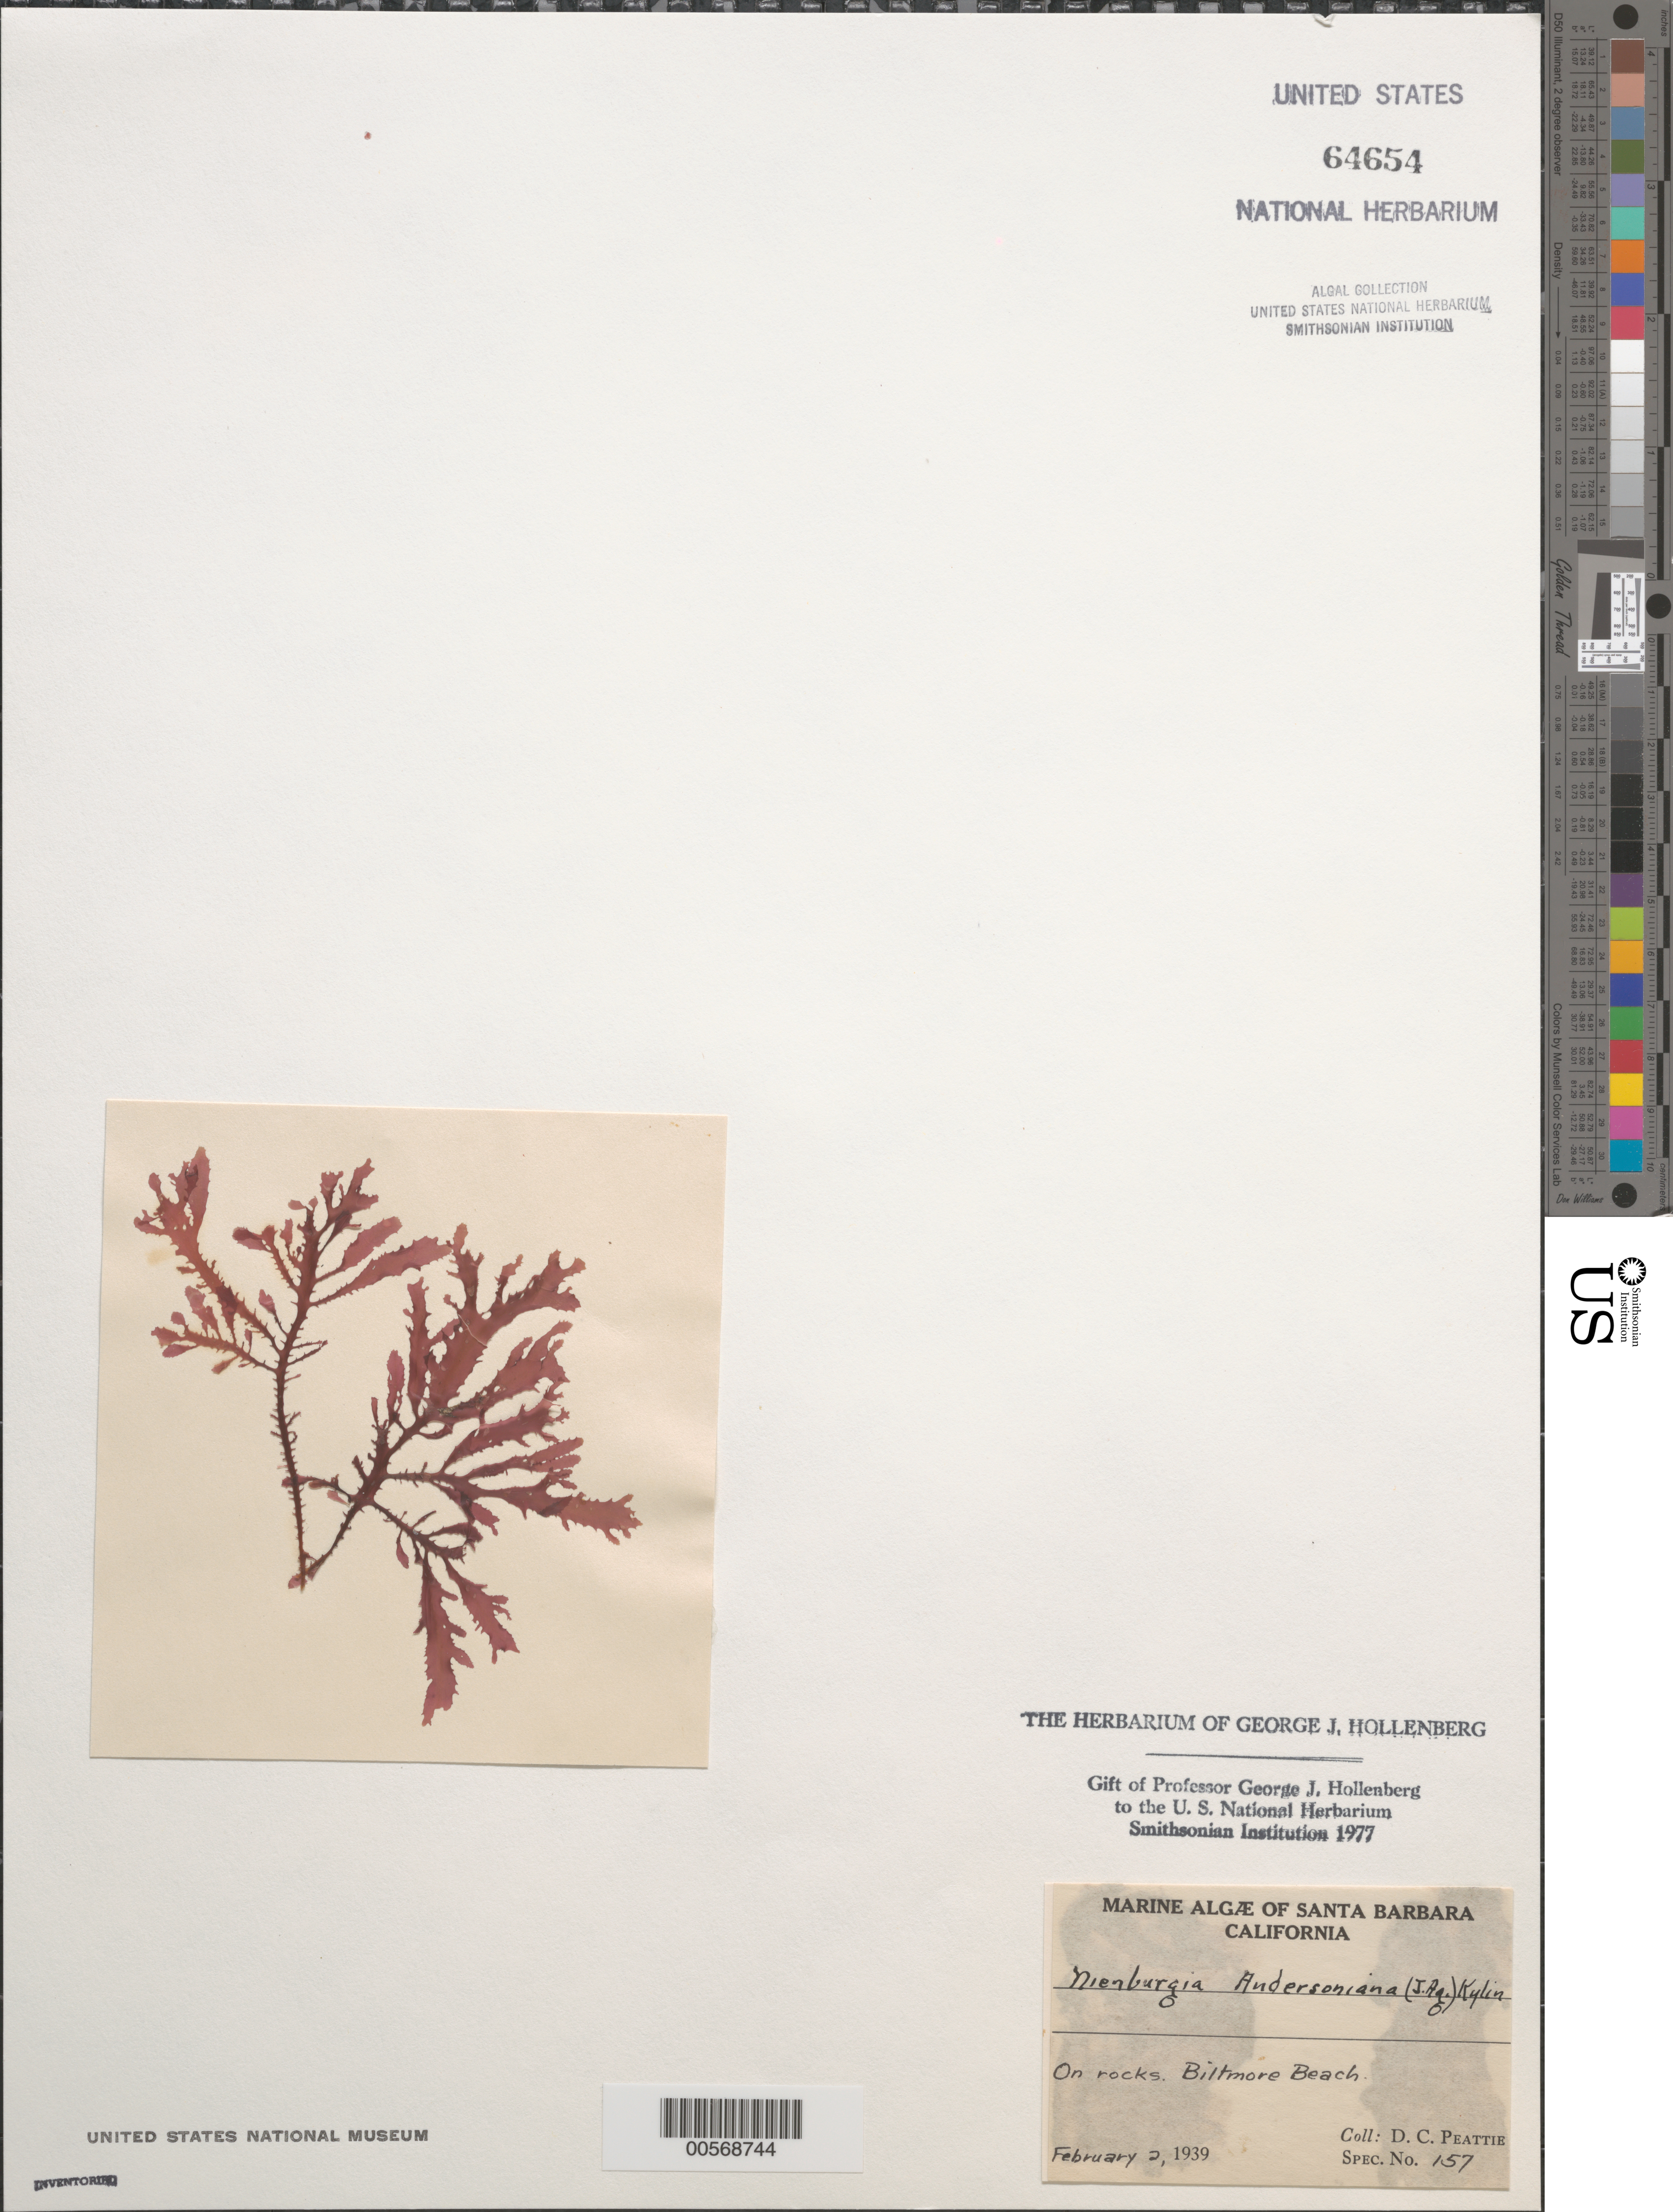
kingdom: Plantae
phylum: Rhodophyta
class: Florideophyceae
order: Ceramiales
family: Delesseriaceae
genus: Nienburgia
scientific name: Nienburgia andersoniana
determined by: Hollenberg, George J.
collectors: D. Peattie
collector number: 157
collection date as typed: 02 Feb 1939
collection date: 1939-02-02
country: United States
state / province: California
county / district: Santa Barbara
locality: Biltmore Beach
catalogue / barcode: US 64654